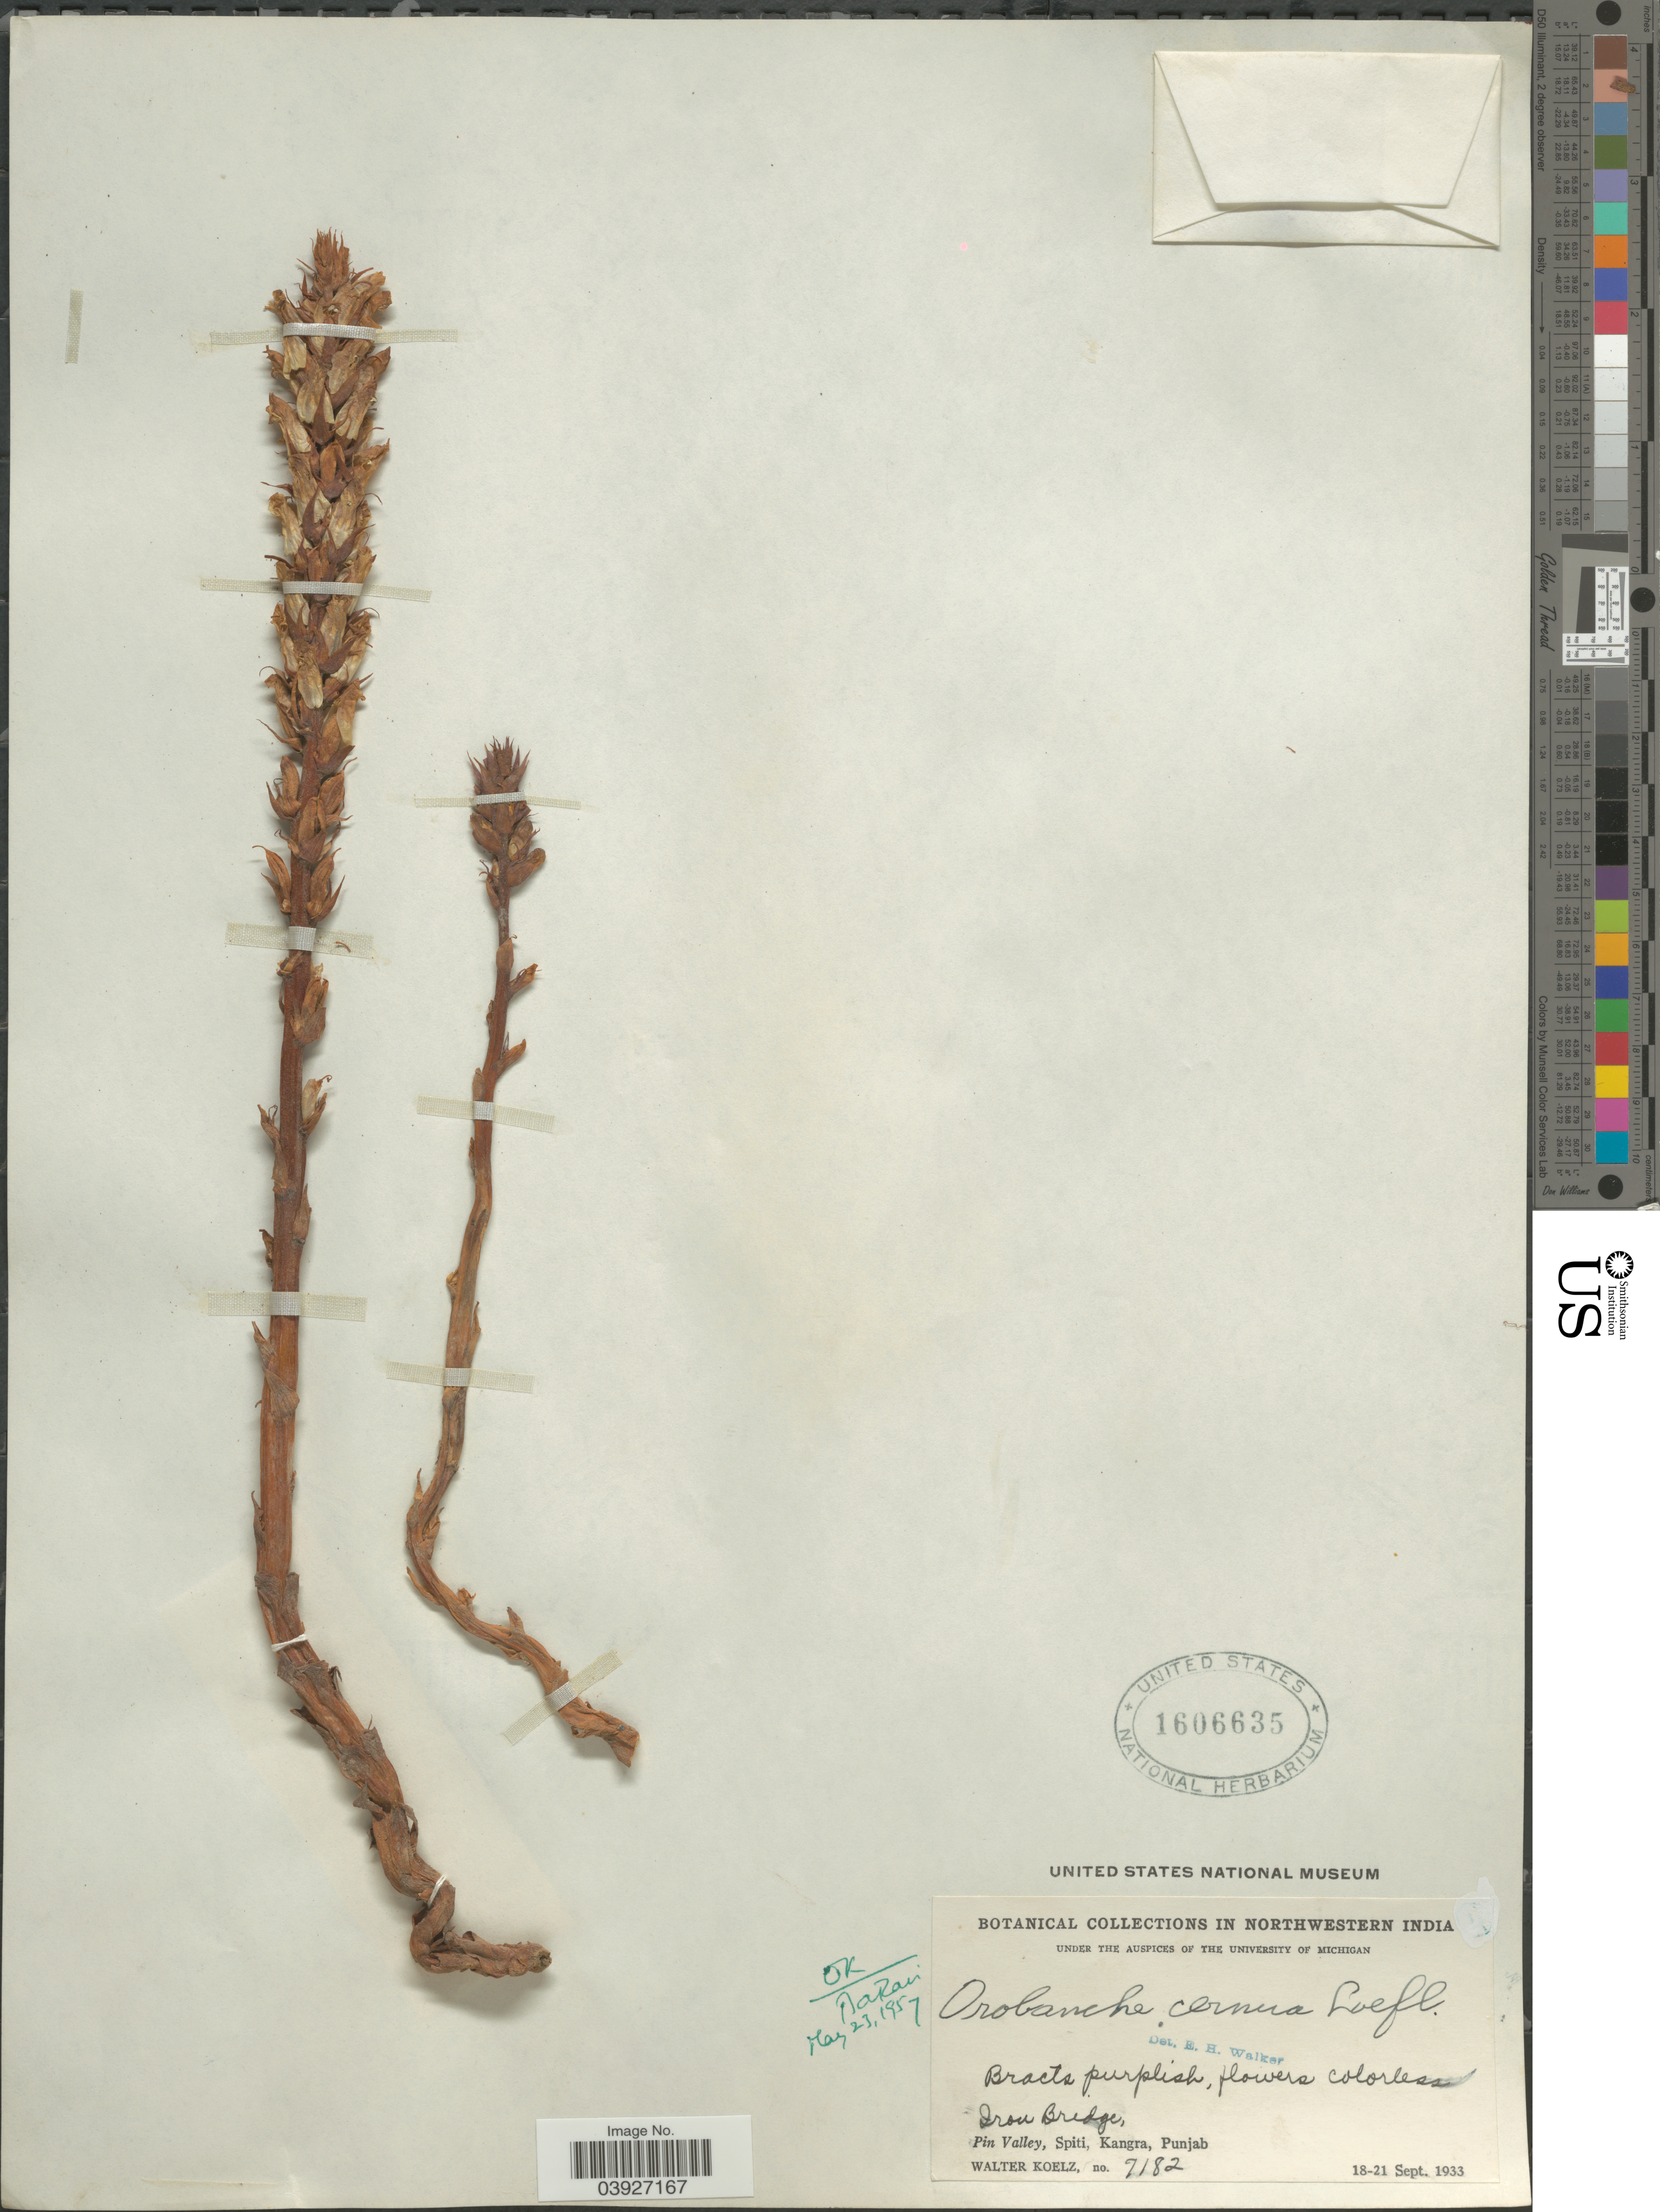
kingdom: Plantae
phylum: Tracheophyta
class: Magnoliopsida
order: Lamiales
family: Orobanchaceae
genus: Orobanche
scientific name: Orobanche cernua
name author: Vell.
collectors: W. N. Koelz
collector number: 7182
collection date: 1933-09-18/1933-09-21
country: India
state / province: Punjab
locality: In northwestern India. Iron Bridge, Pin Valley, Spiti, Kangra, Punjab.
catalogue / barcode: US 1606635